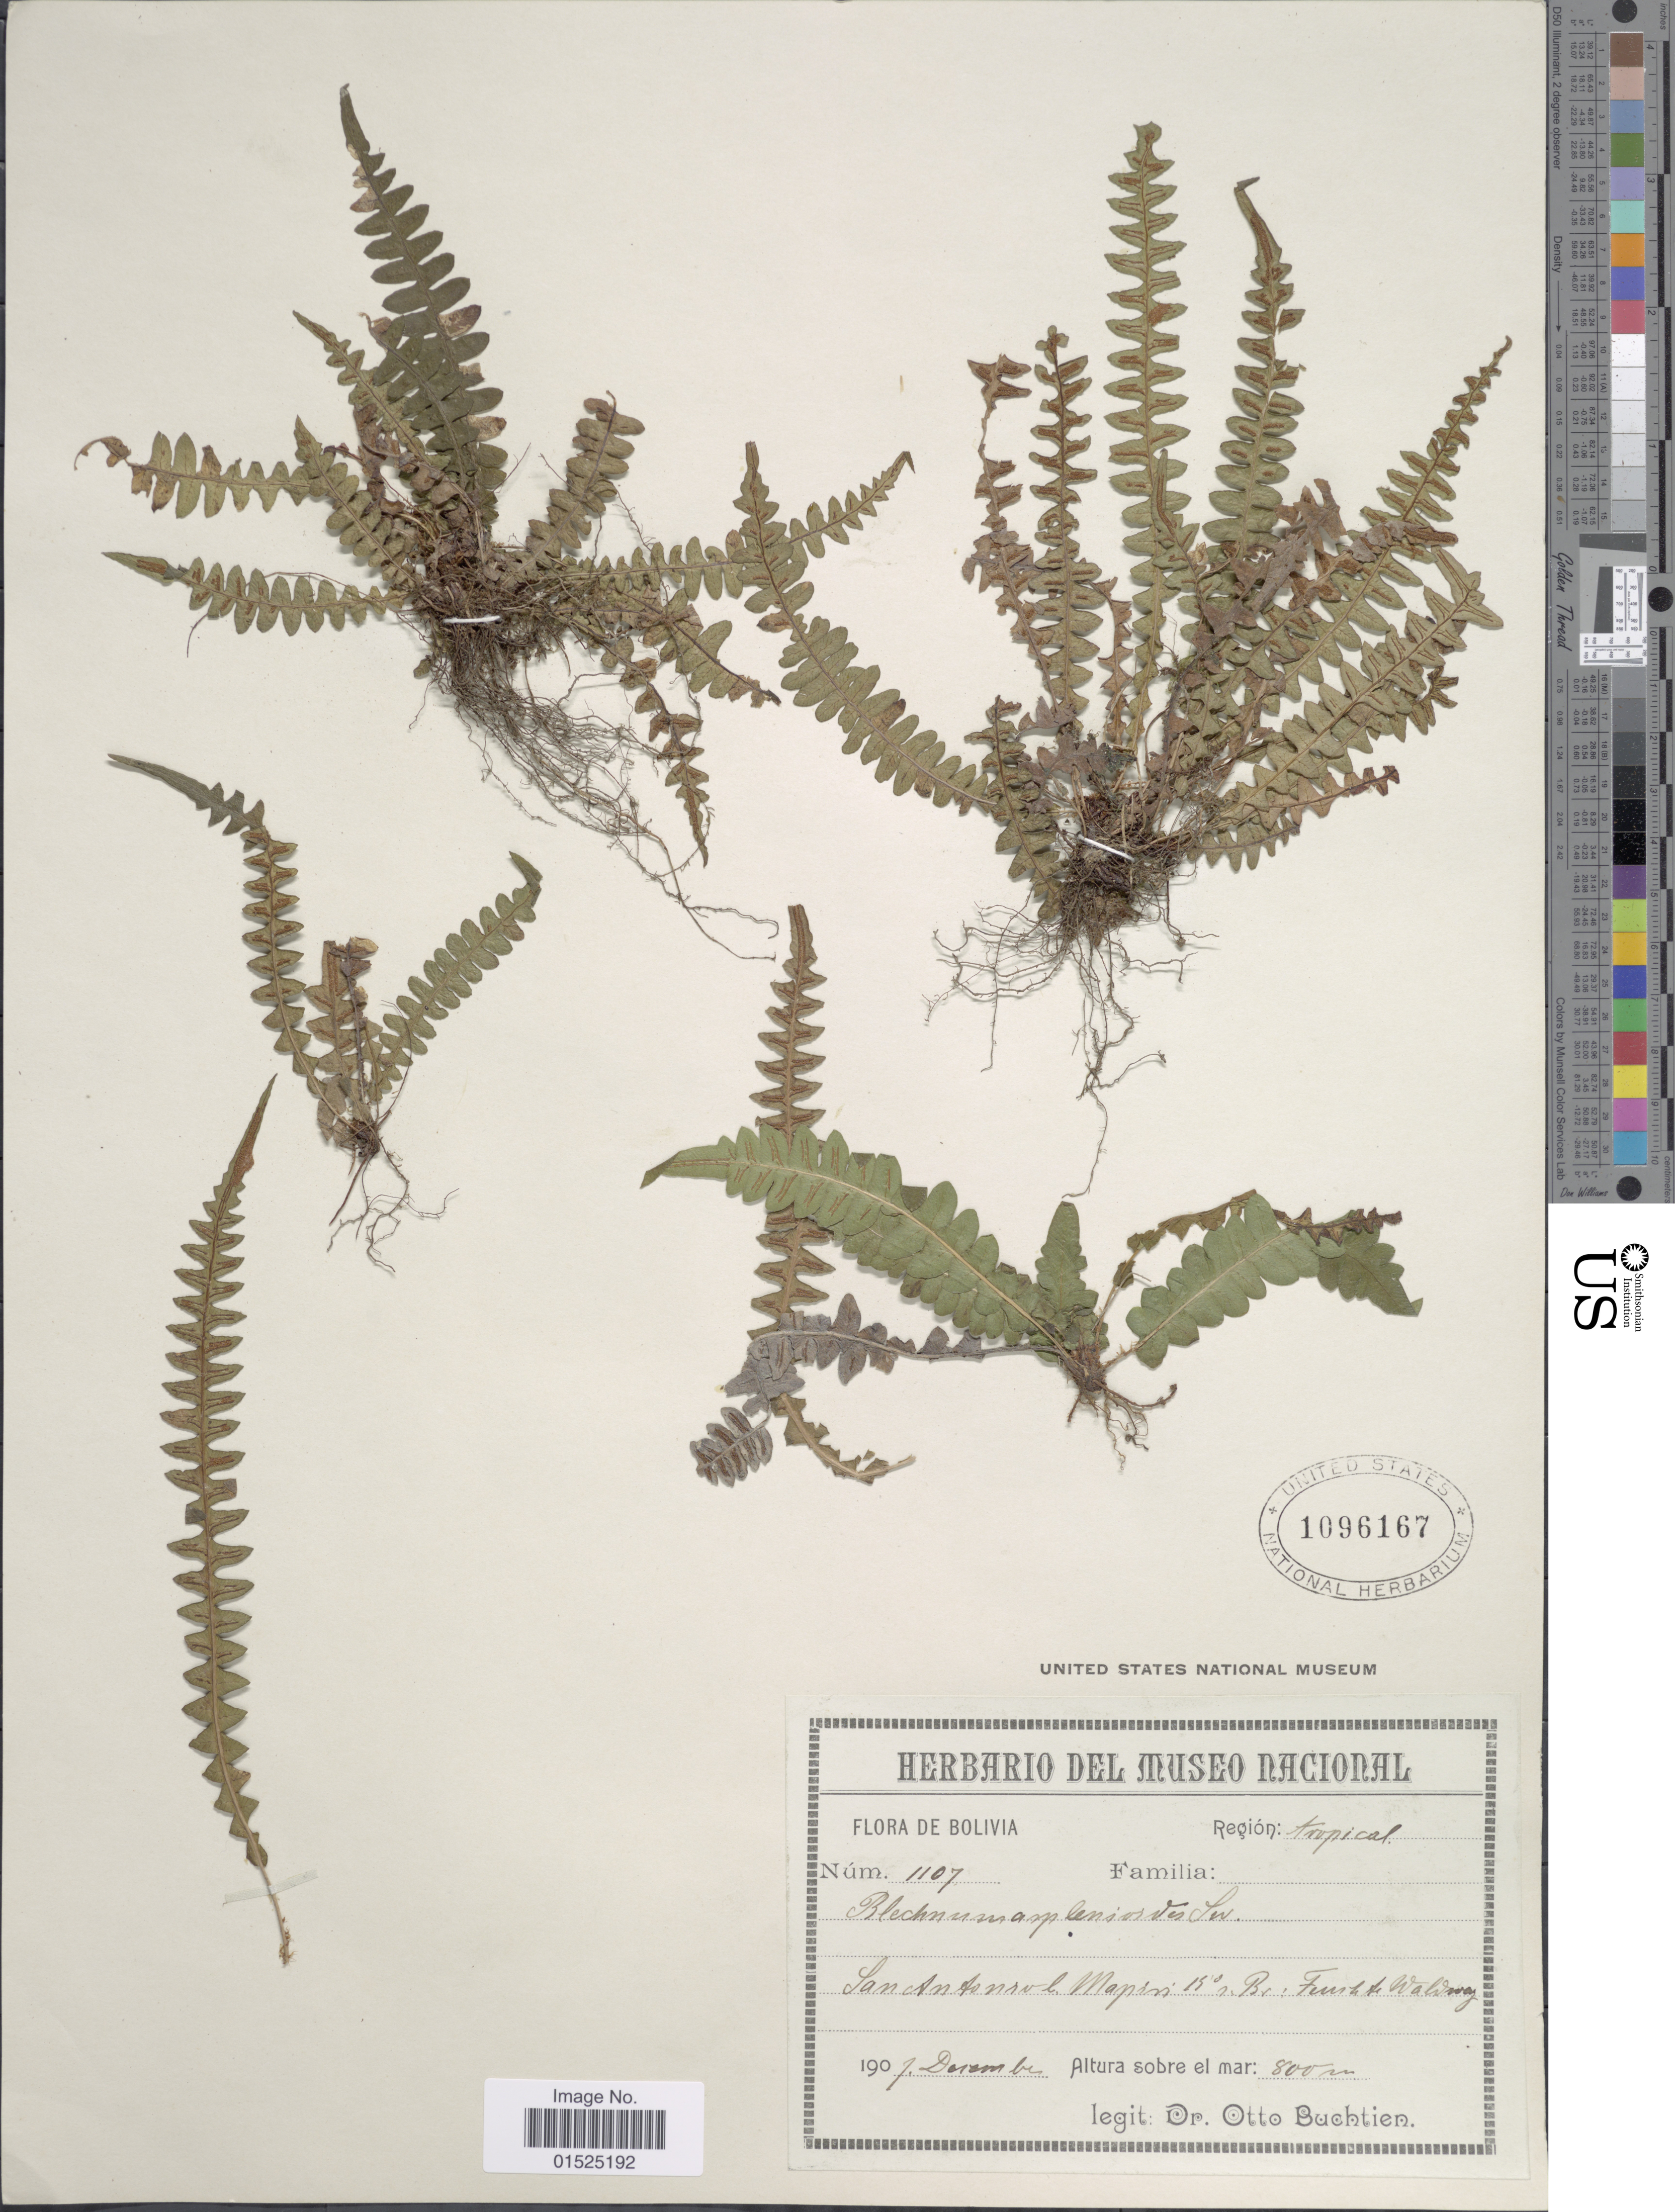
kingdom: Plantae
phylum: Tracheophyta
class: Polypodiopsida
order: Polypodiales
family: Blechnaceae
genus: Blechnum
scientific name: Blechnum asplenioides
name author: Sw.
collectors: O. Buchtien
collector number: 1107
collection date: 1907-12-07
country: Bolivia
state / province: La Paz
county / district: Mapiri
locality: Region Tropical, San Antonio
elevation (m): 800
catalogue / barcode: US 1096167